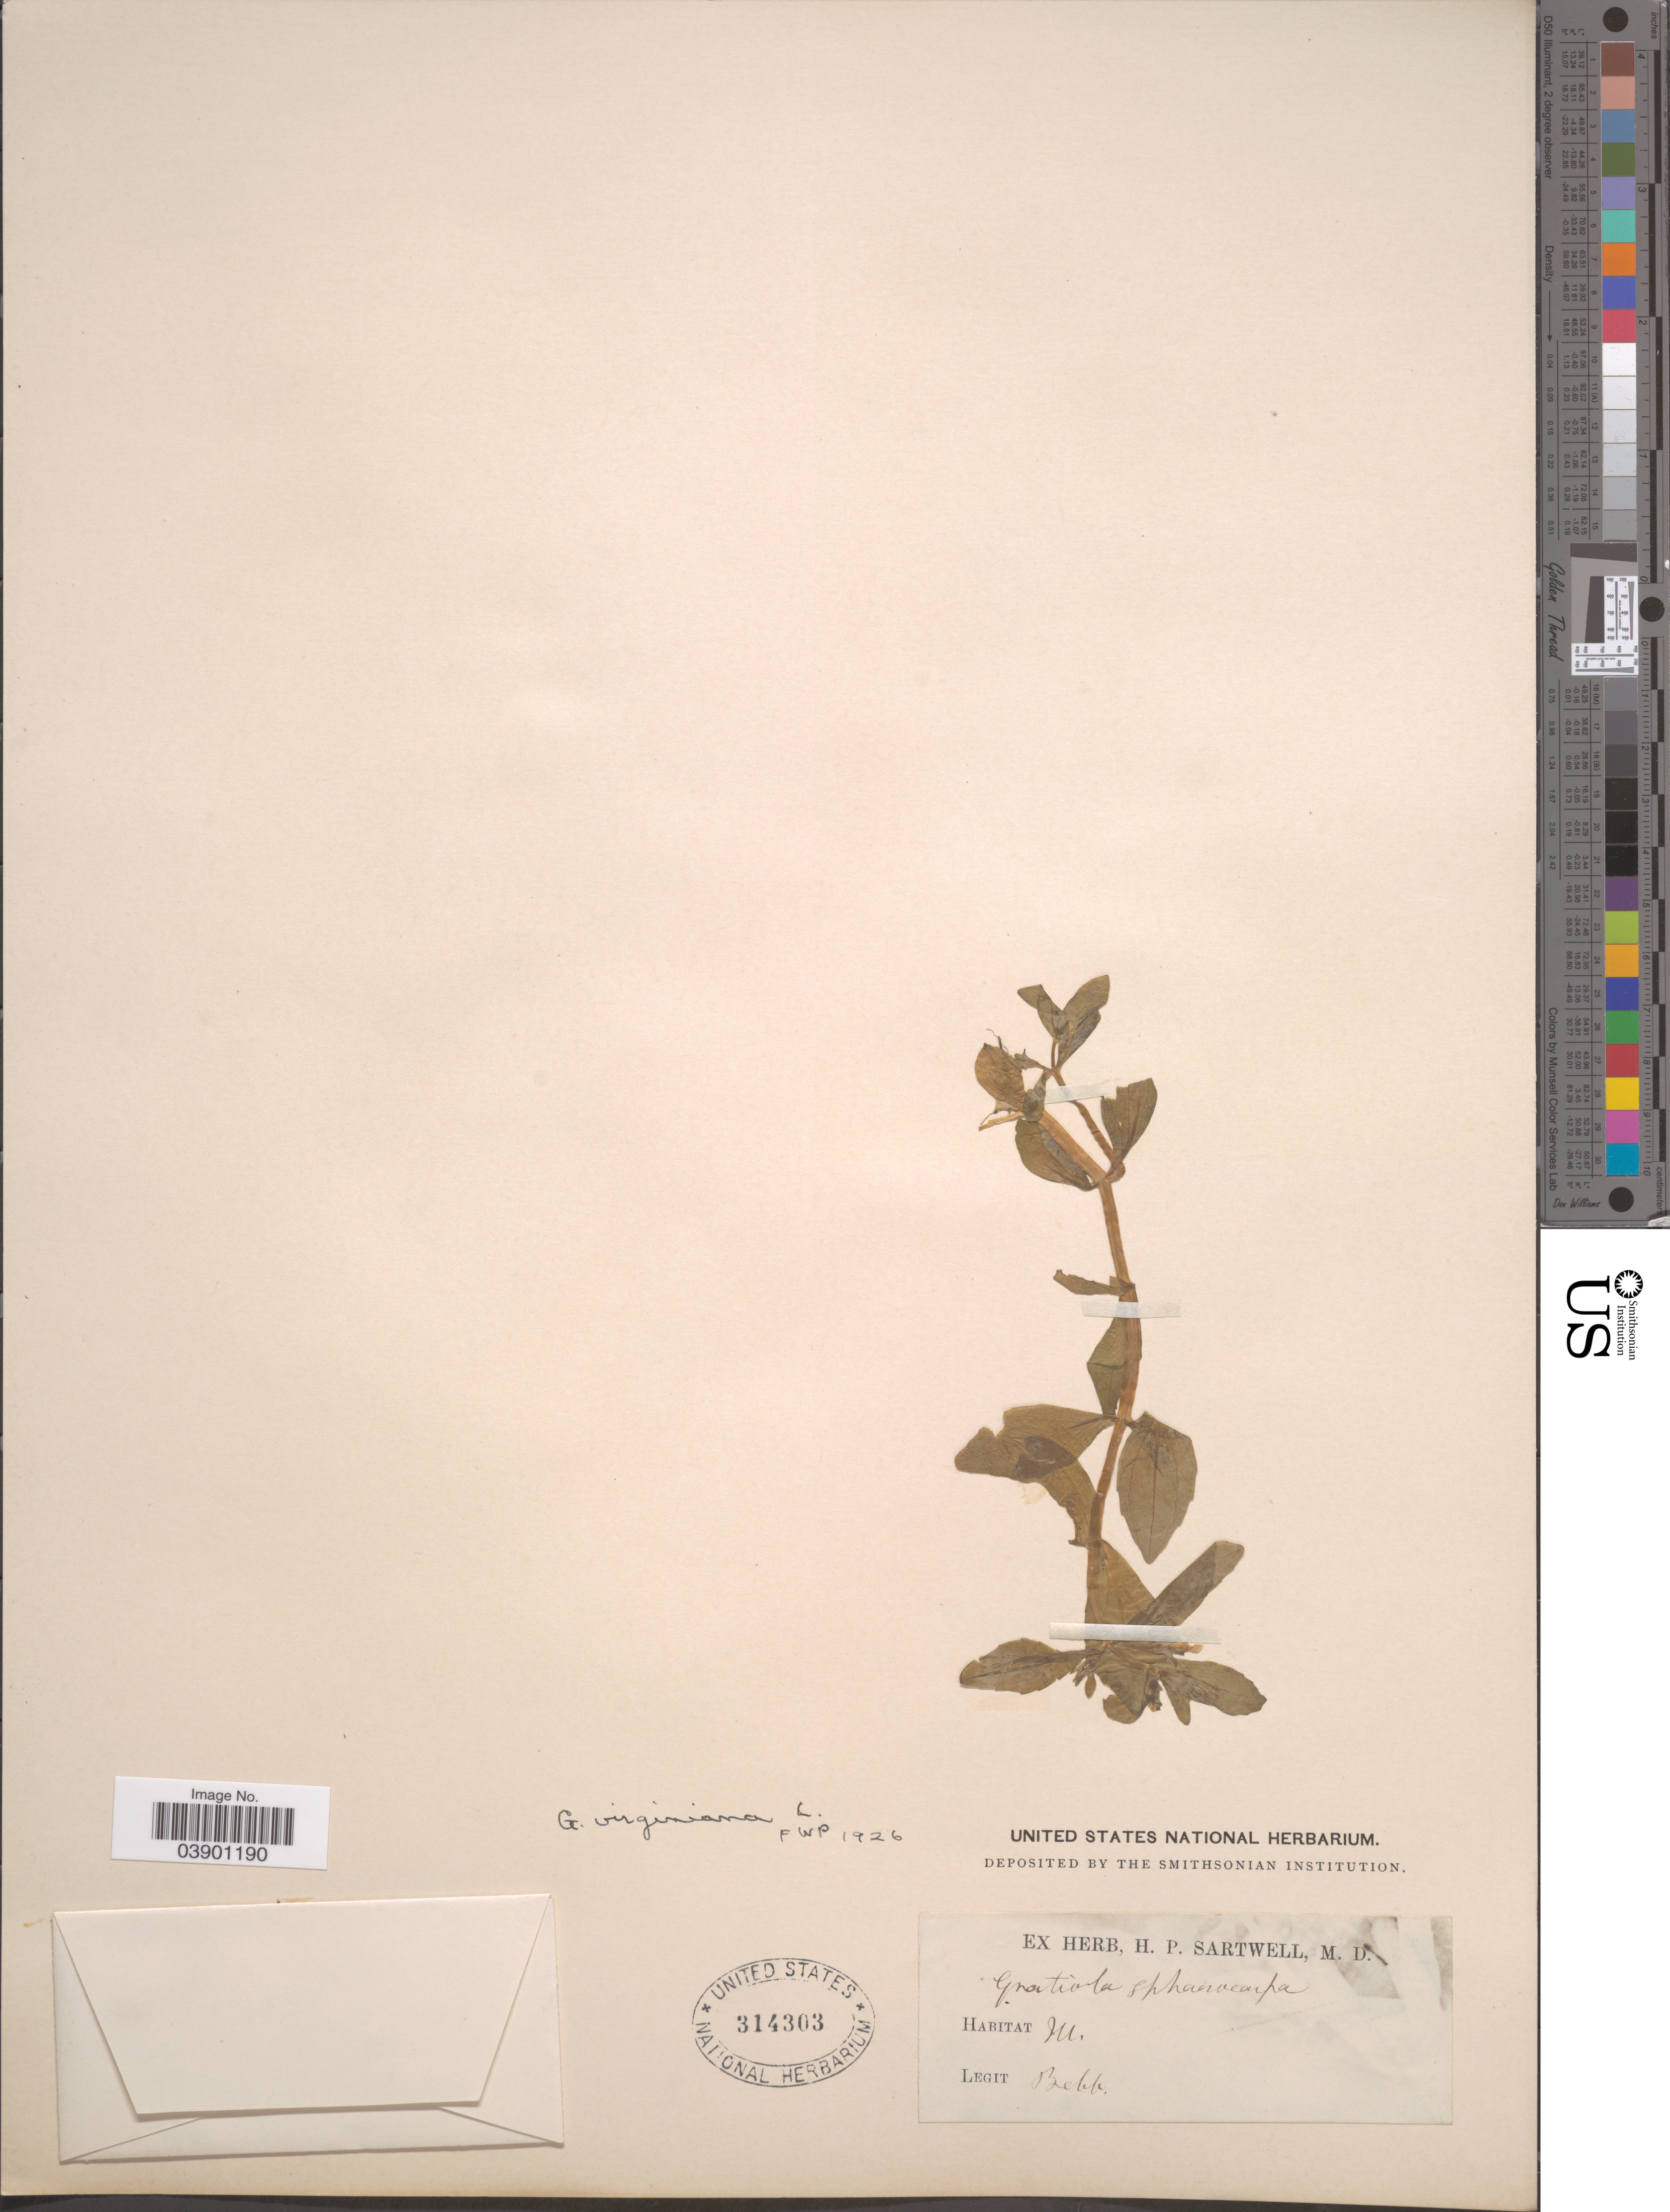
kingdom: Plantae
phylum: Tracheophyta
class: Magnoliopsida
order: Lamiales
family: Plantaginaceae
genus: Gratiola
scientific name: Gratiola virginiana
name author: L.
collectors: -. Bebb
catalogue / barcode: US 314303